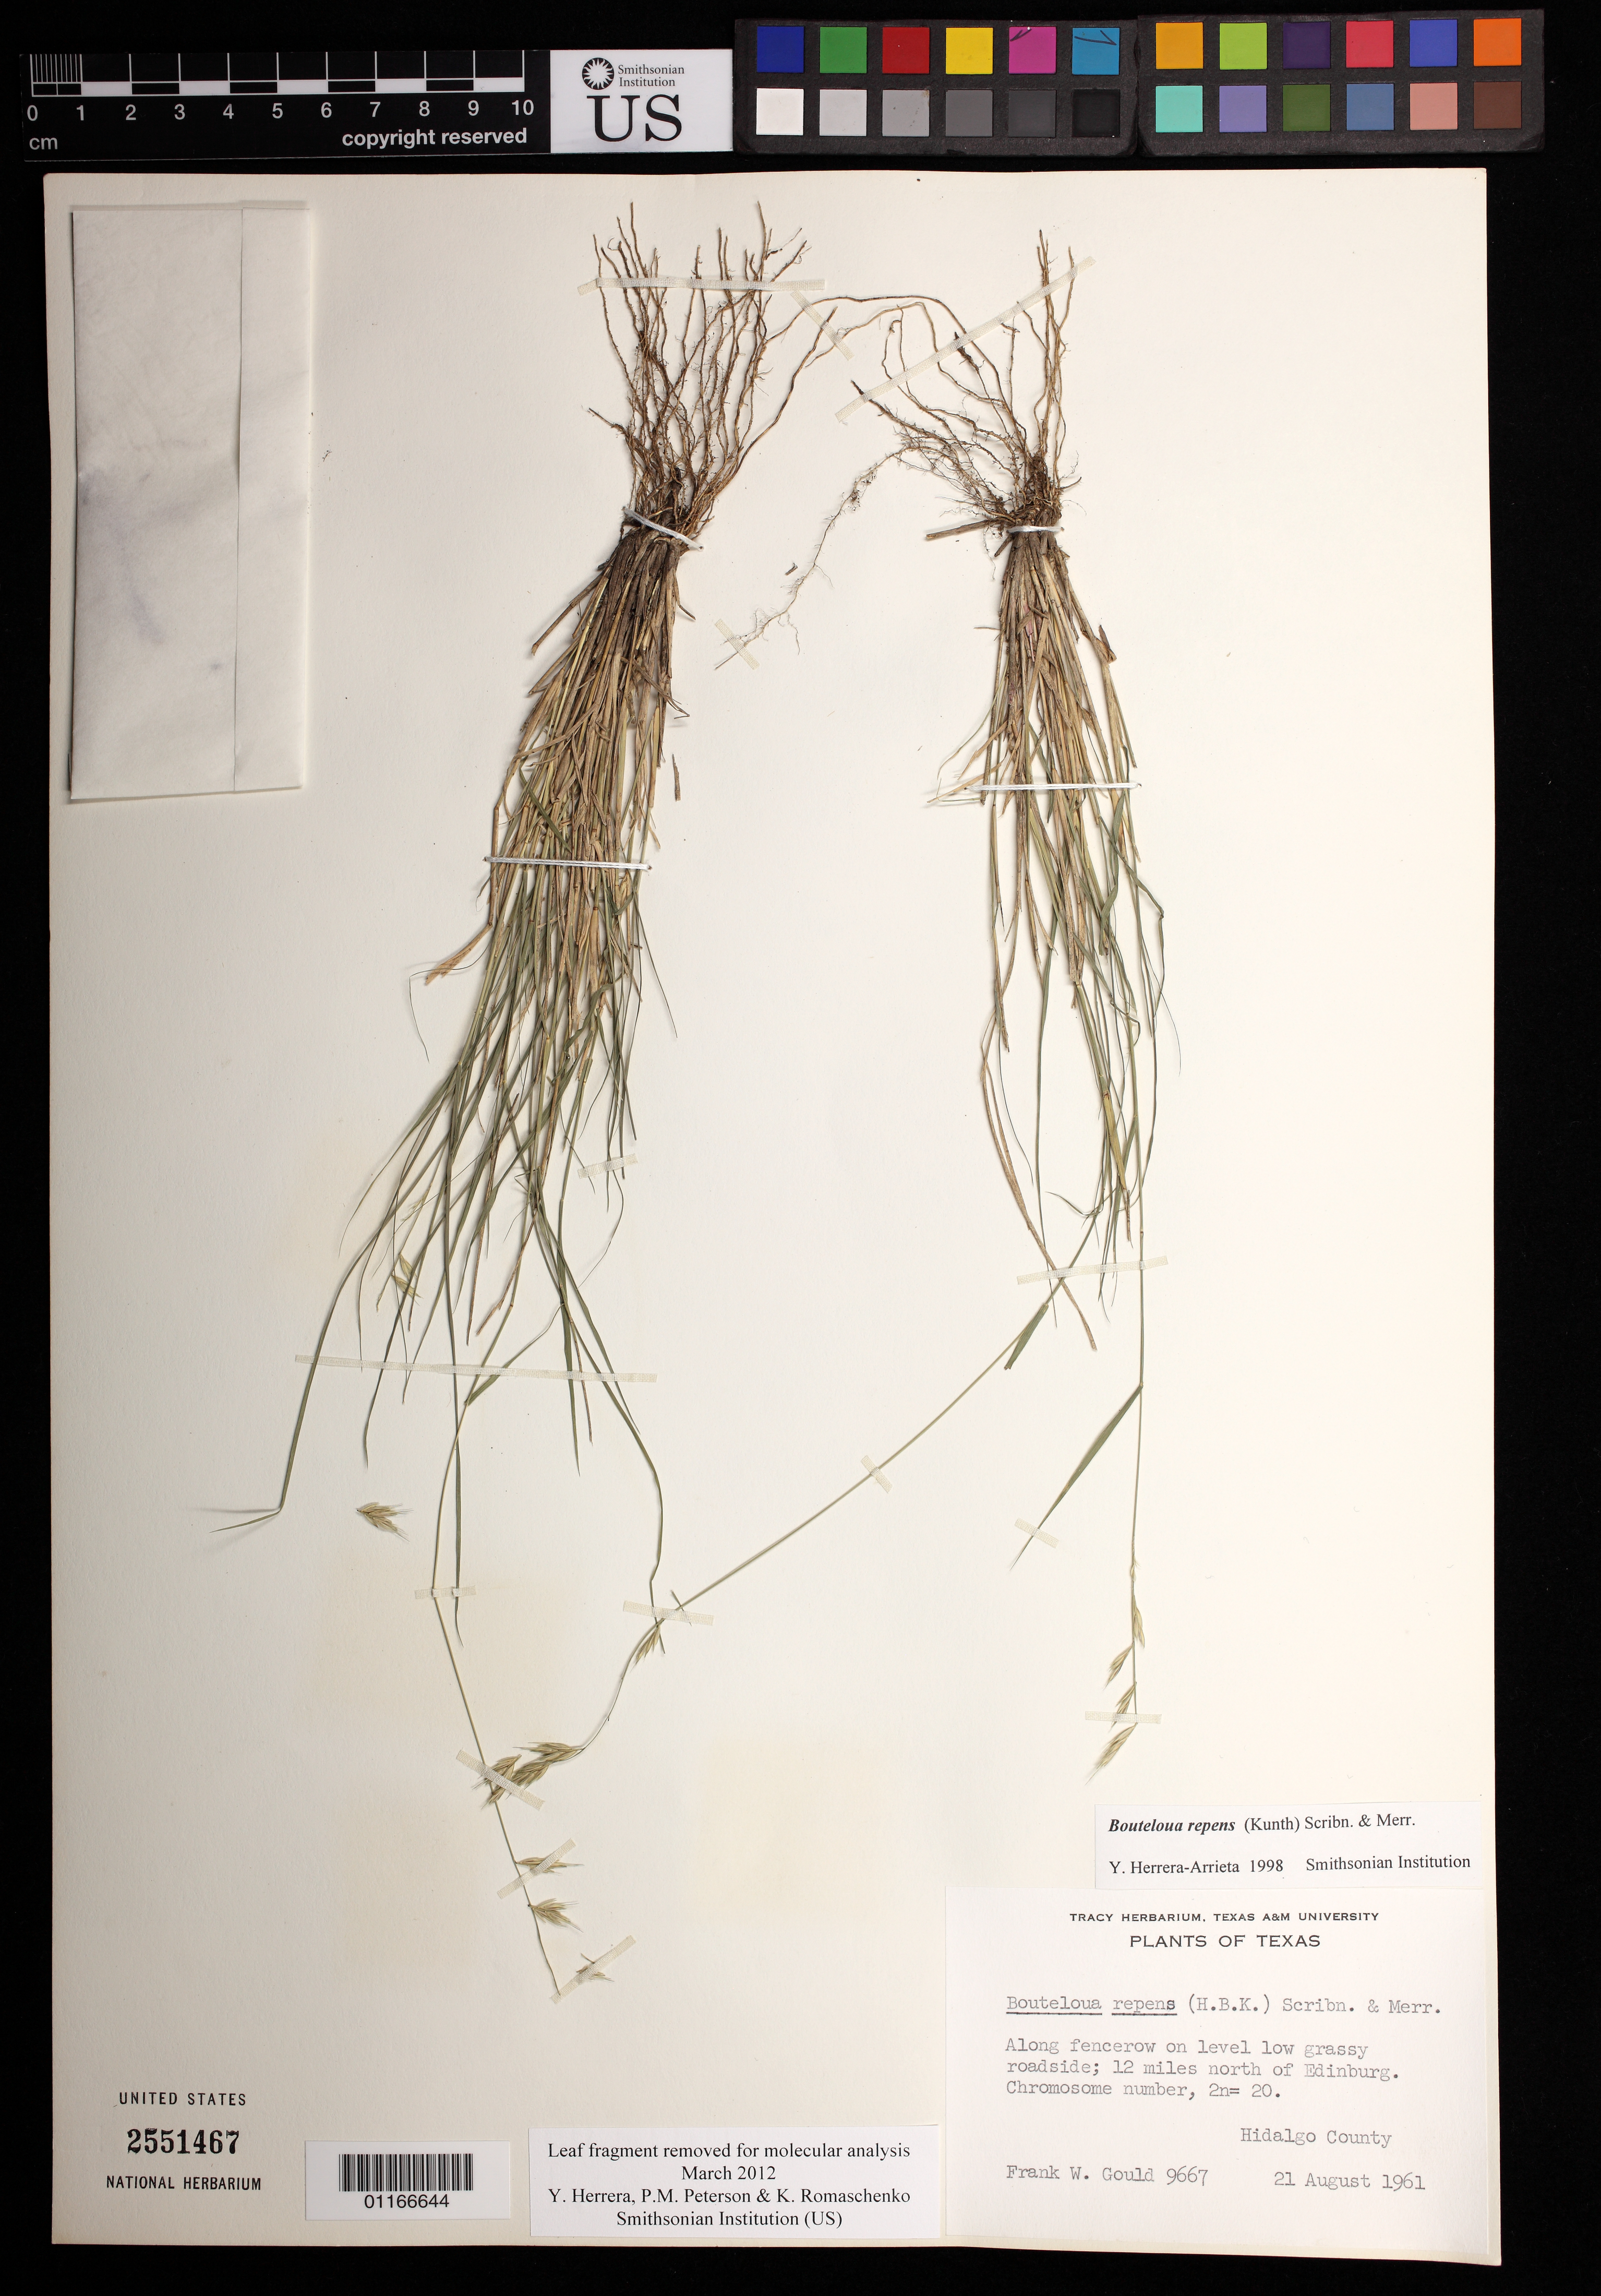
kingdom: Plantae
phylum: Tracheophyta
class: Liliopsida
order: Poales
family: Poaceae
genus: Bouteloua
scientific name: Bouteloua repens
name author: (Kunth) Scribn. & Merr.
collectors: F. W. Gould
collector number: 9667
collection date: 1961-08-21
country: United States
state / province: Texas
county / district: Hidalgo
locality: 12 miles north of Edinburg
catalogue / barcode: US 2551467